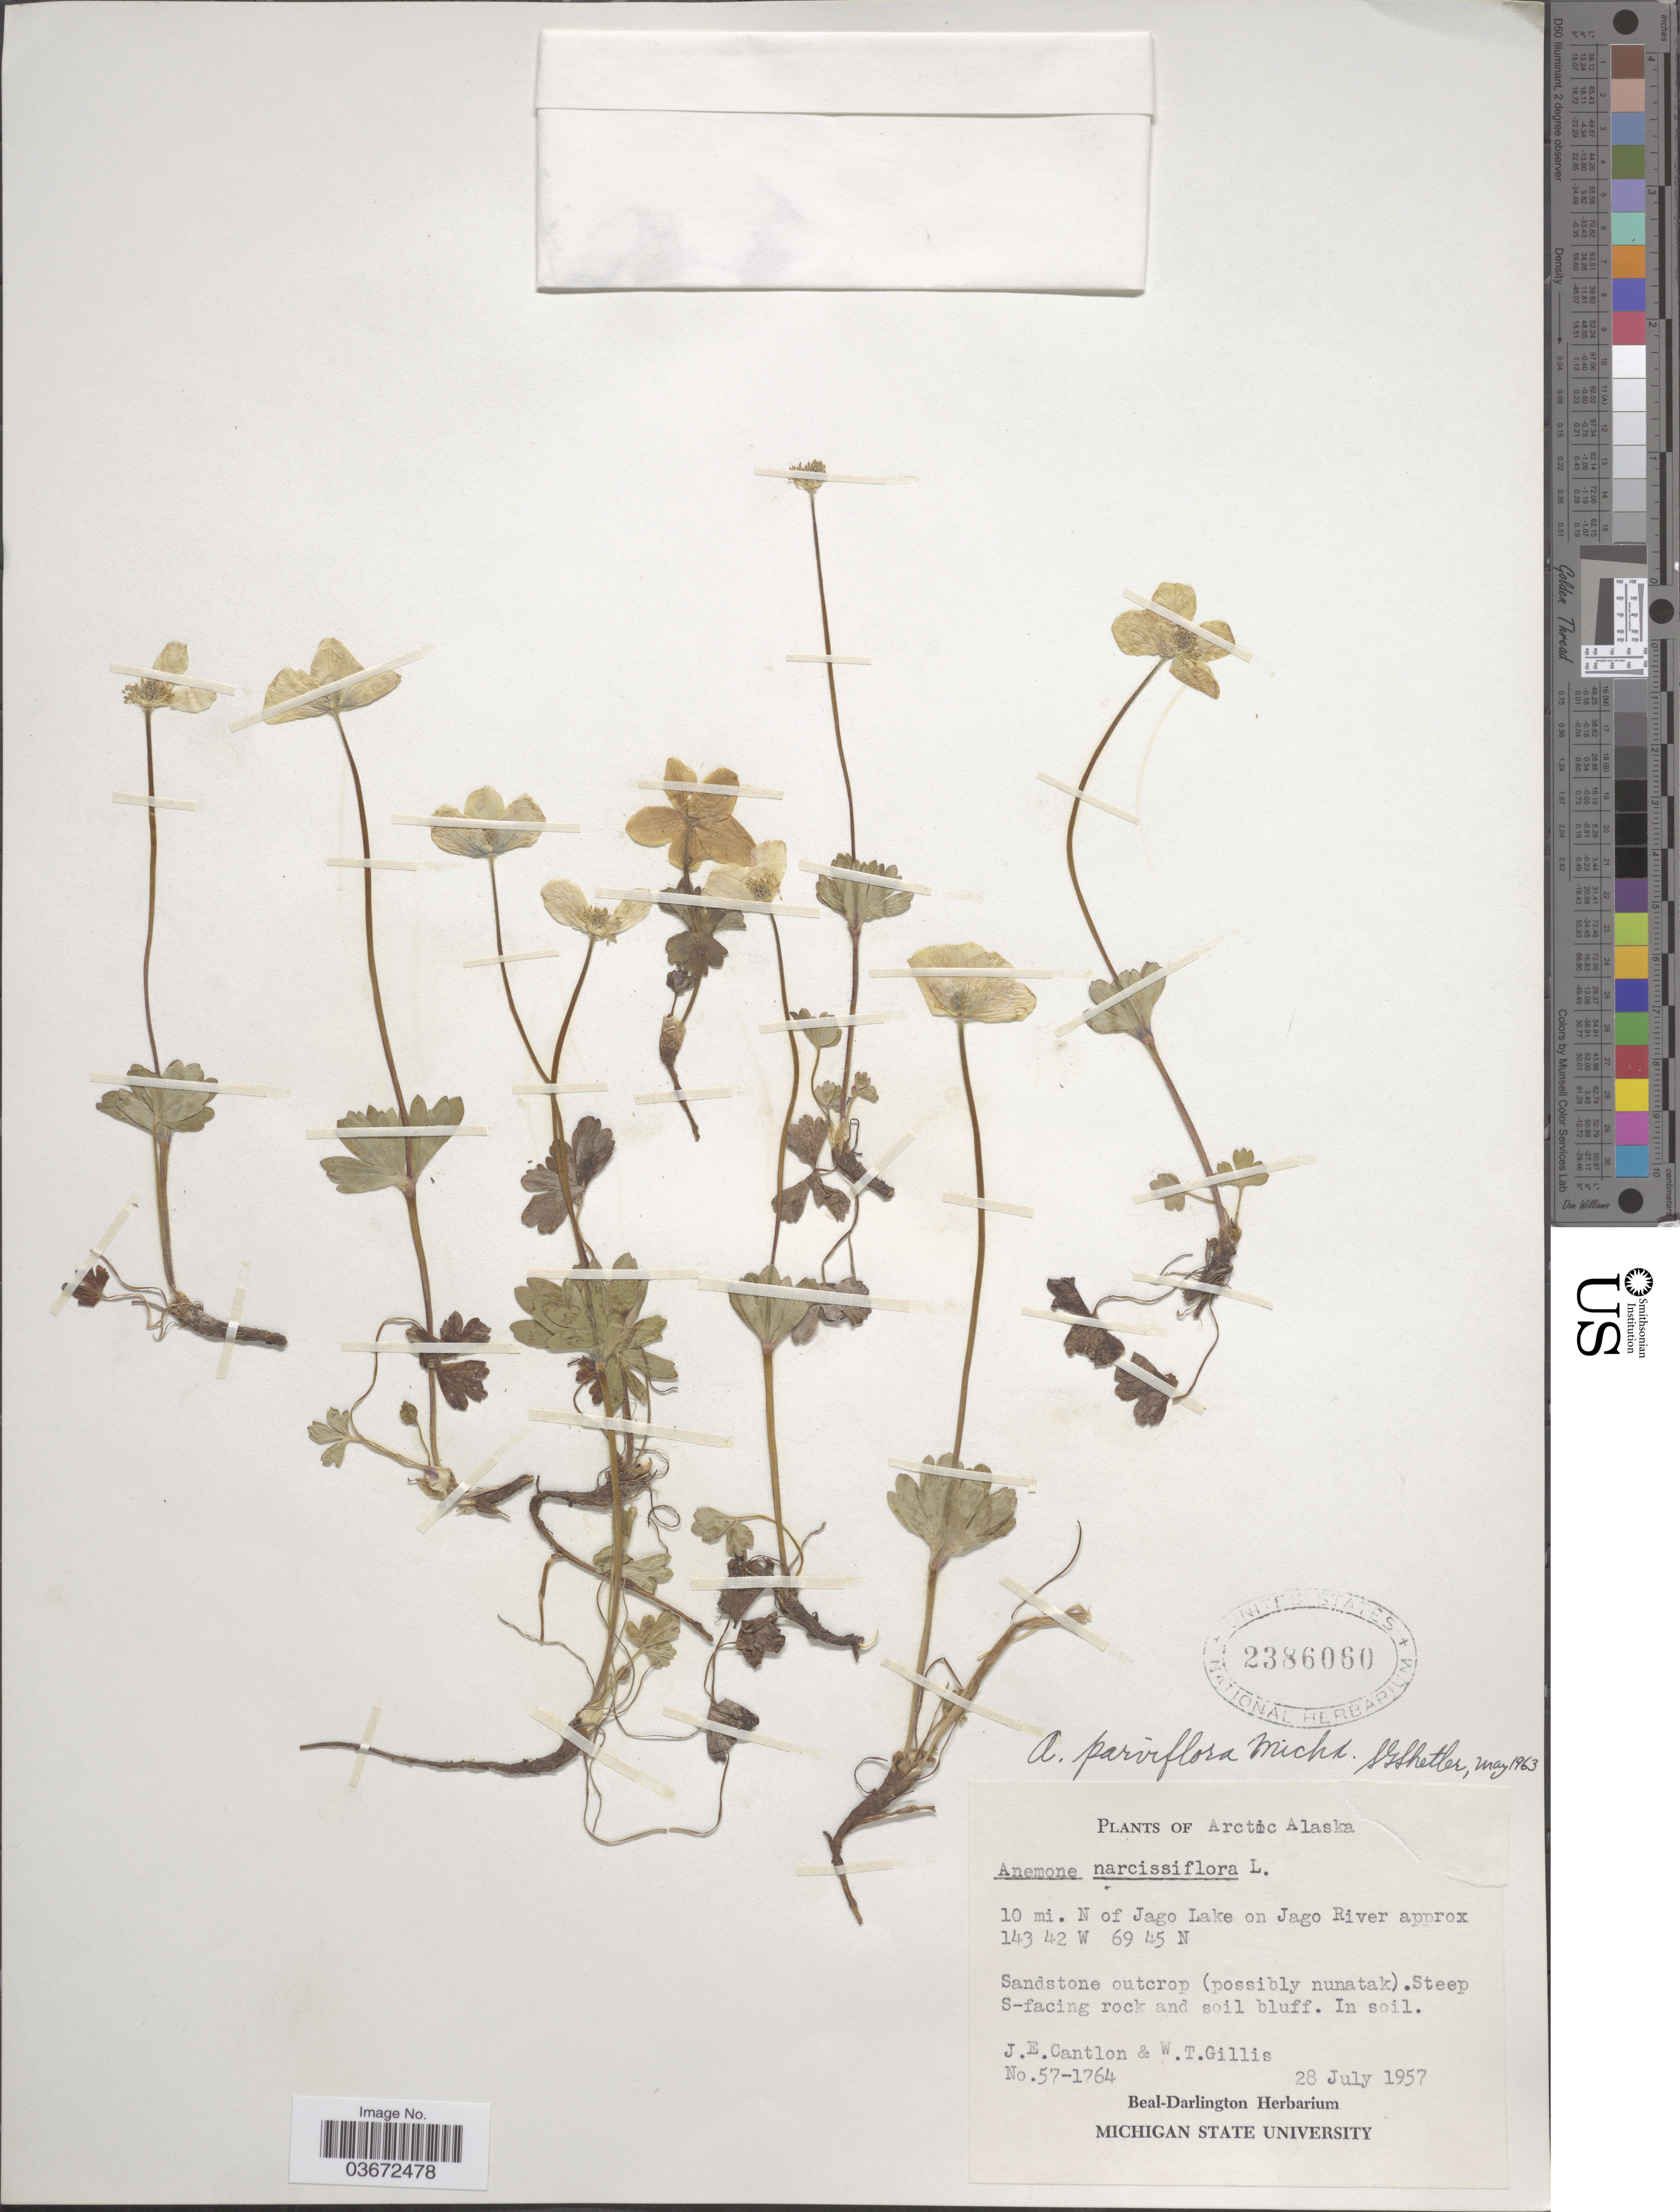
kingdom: Plantae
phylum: Tracheophyta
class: Magnoliopsida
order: Ranunculales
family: Ranunculaceae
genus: Anemone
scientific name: Anemone parviflora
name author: Michx.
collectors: J. Cantlon & W. T. Gillis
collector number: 57-1764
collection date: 1957-07-28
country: United States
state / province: Alaska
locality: Arctic Alaska. 10 mi. N of Jago Lake on Jago River.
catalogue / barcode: US 2386060